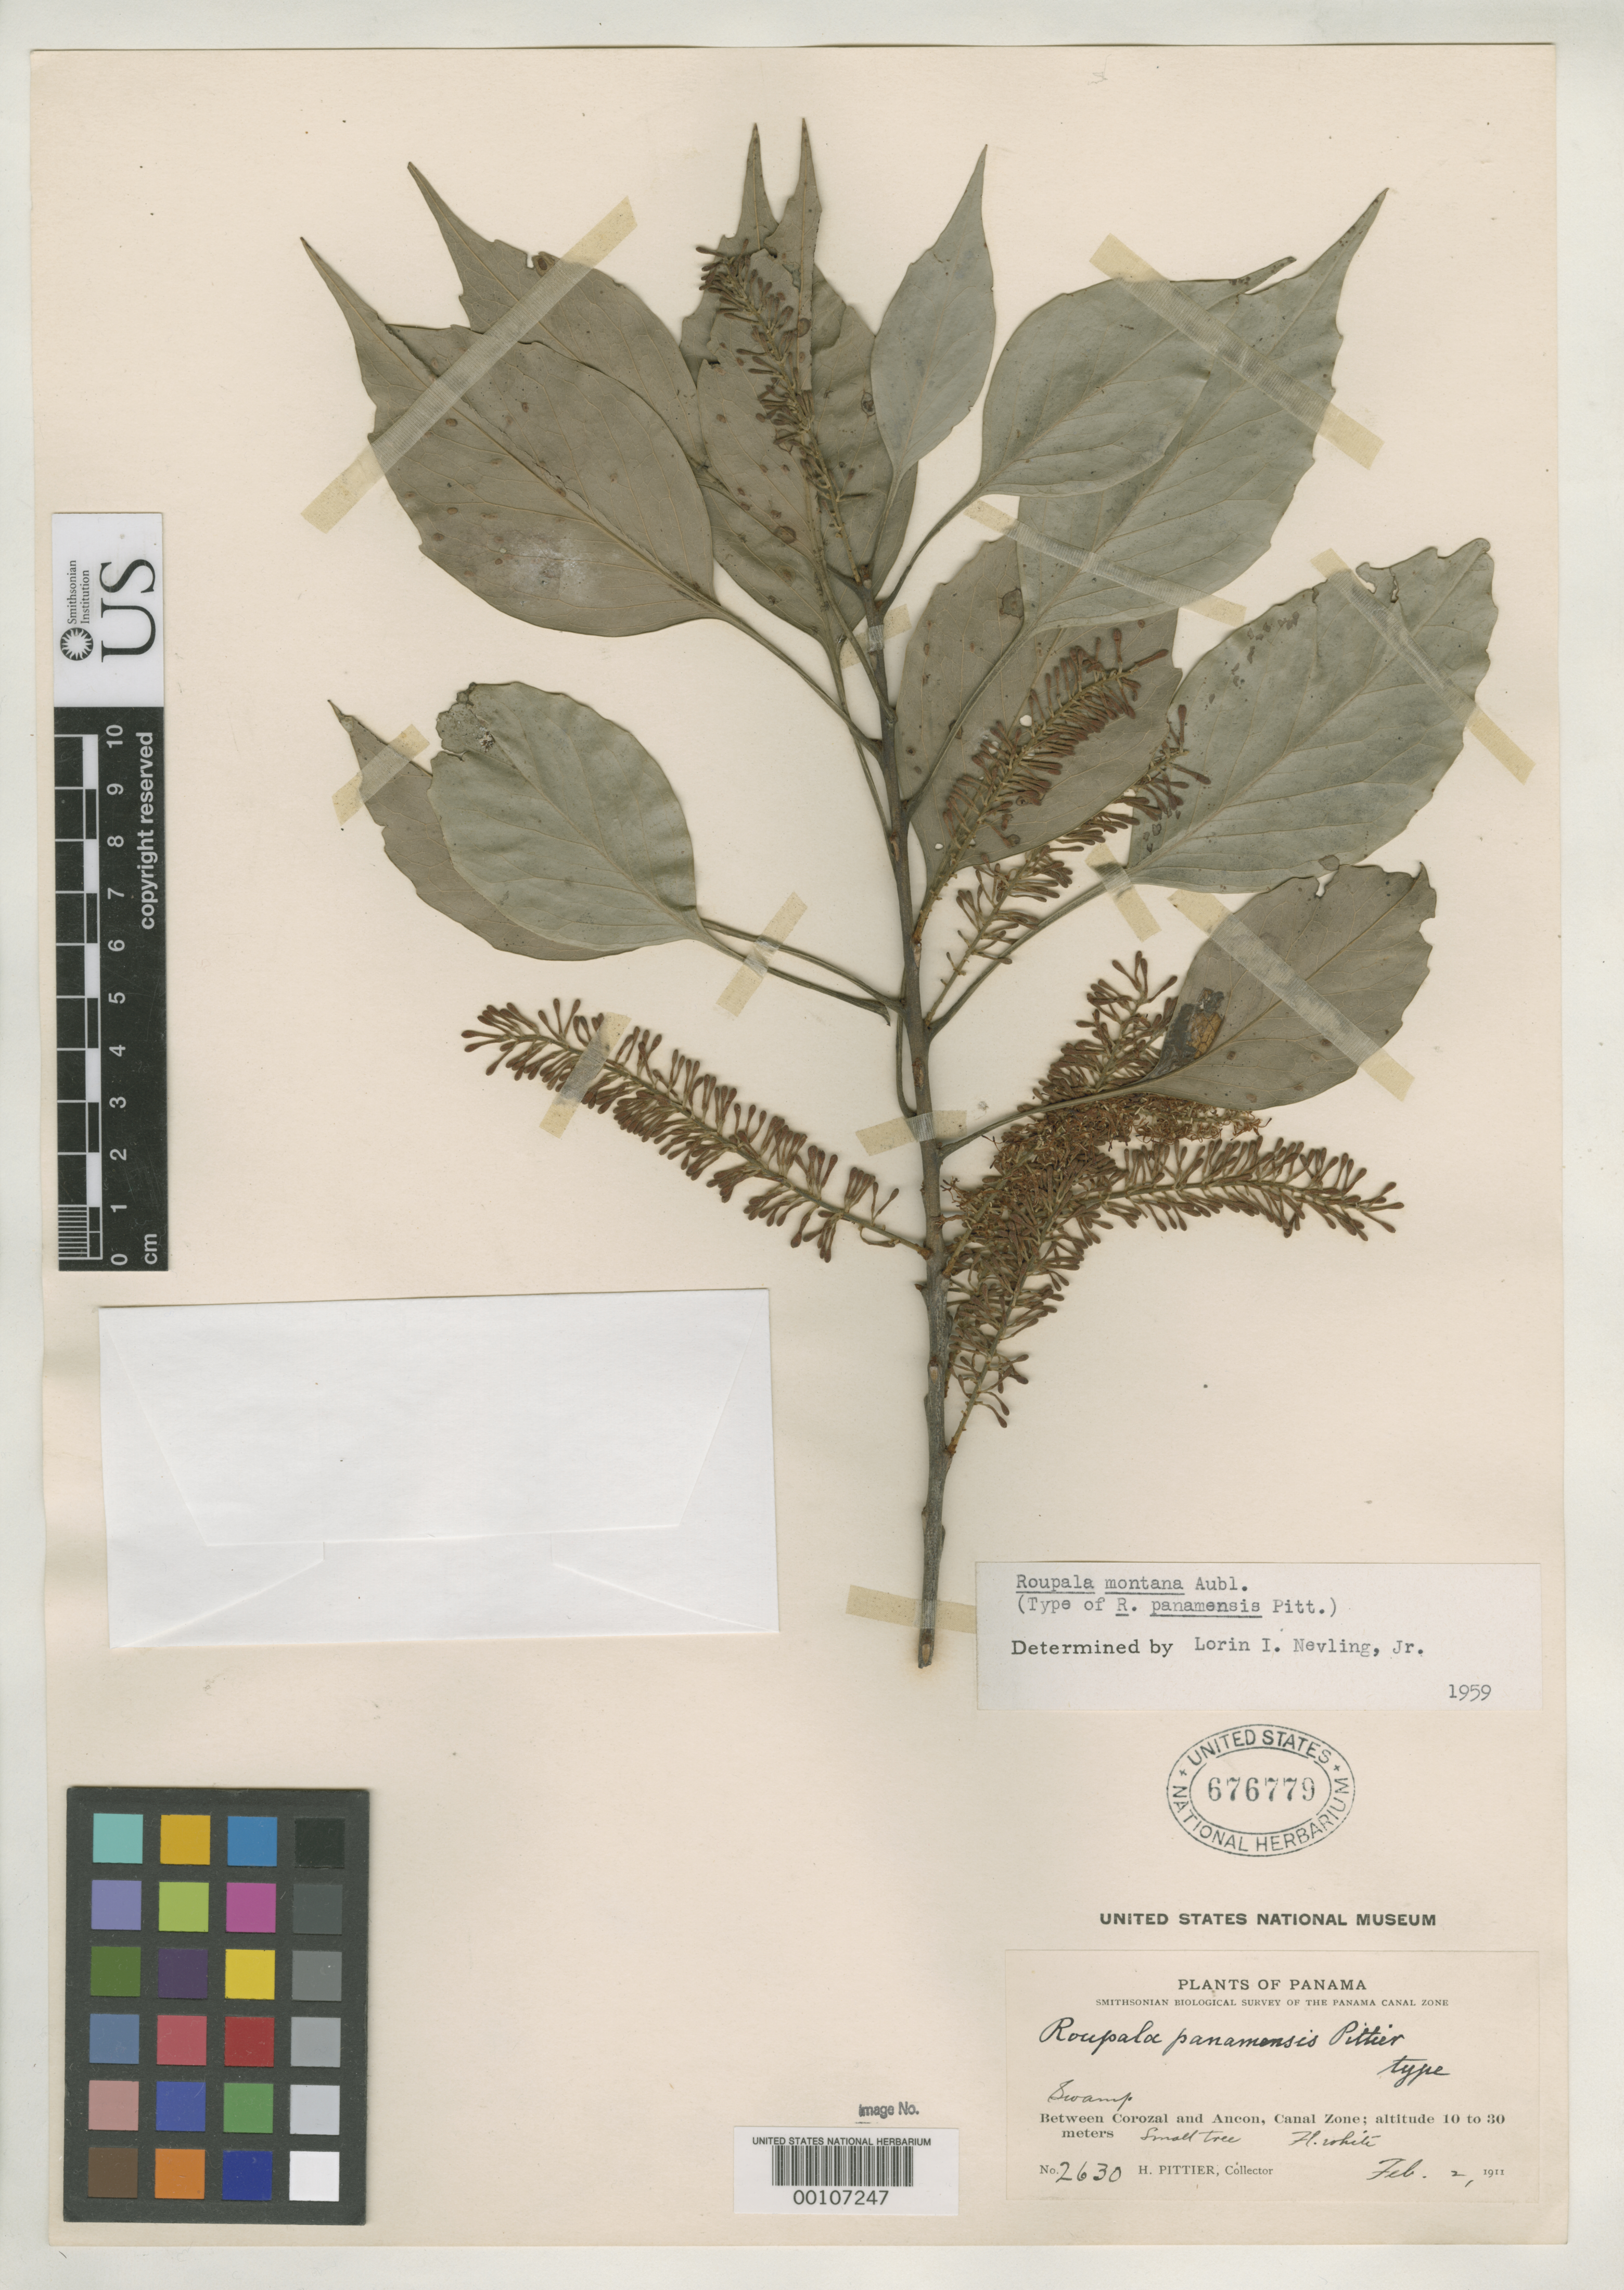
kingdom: Plantae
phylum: Tracheophyta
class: Magnoliopsida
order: Proteales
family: Proteaceae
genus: Roupala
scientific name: Roupala panamensis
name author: Pittier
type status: Holotype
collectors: H. F. Pittier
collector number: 2630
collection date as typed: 02 Feb 1911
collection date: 1911-02-02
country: Panama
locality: Between El Corozal and Ancon.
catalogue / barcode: US 676779